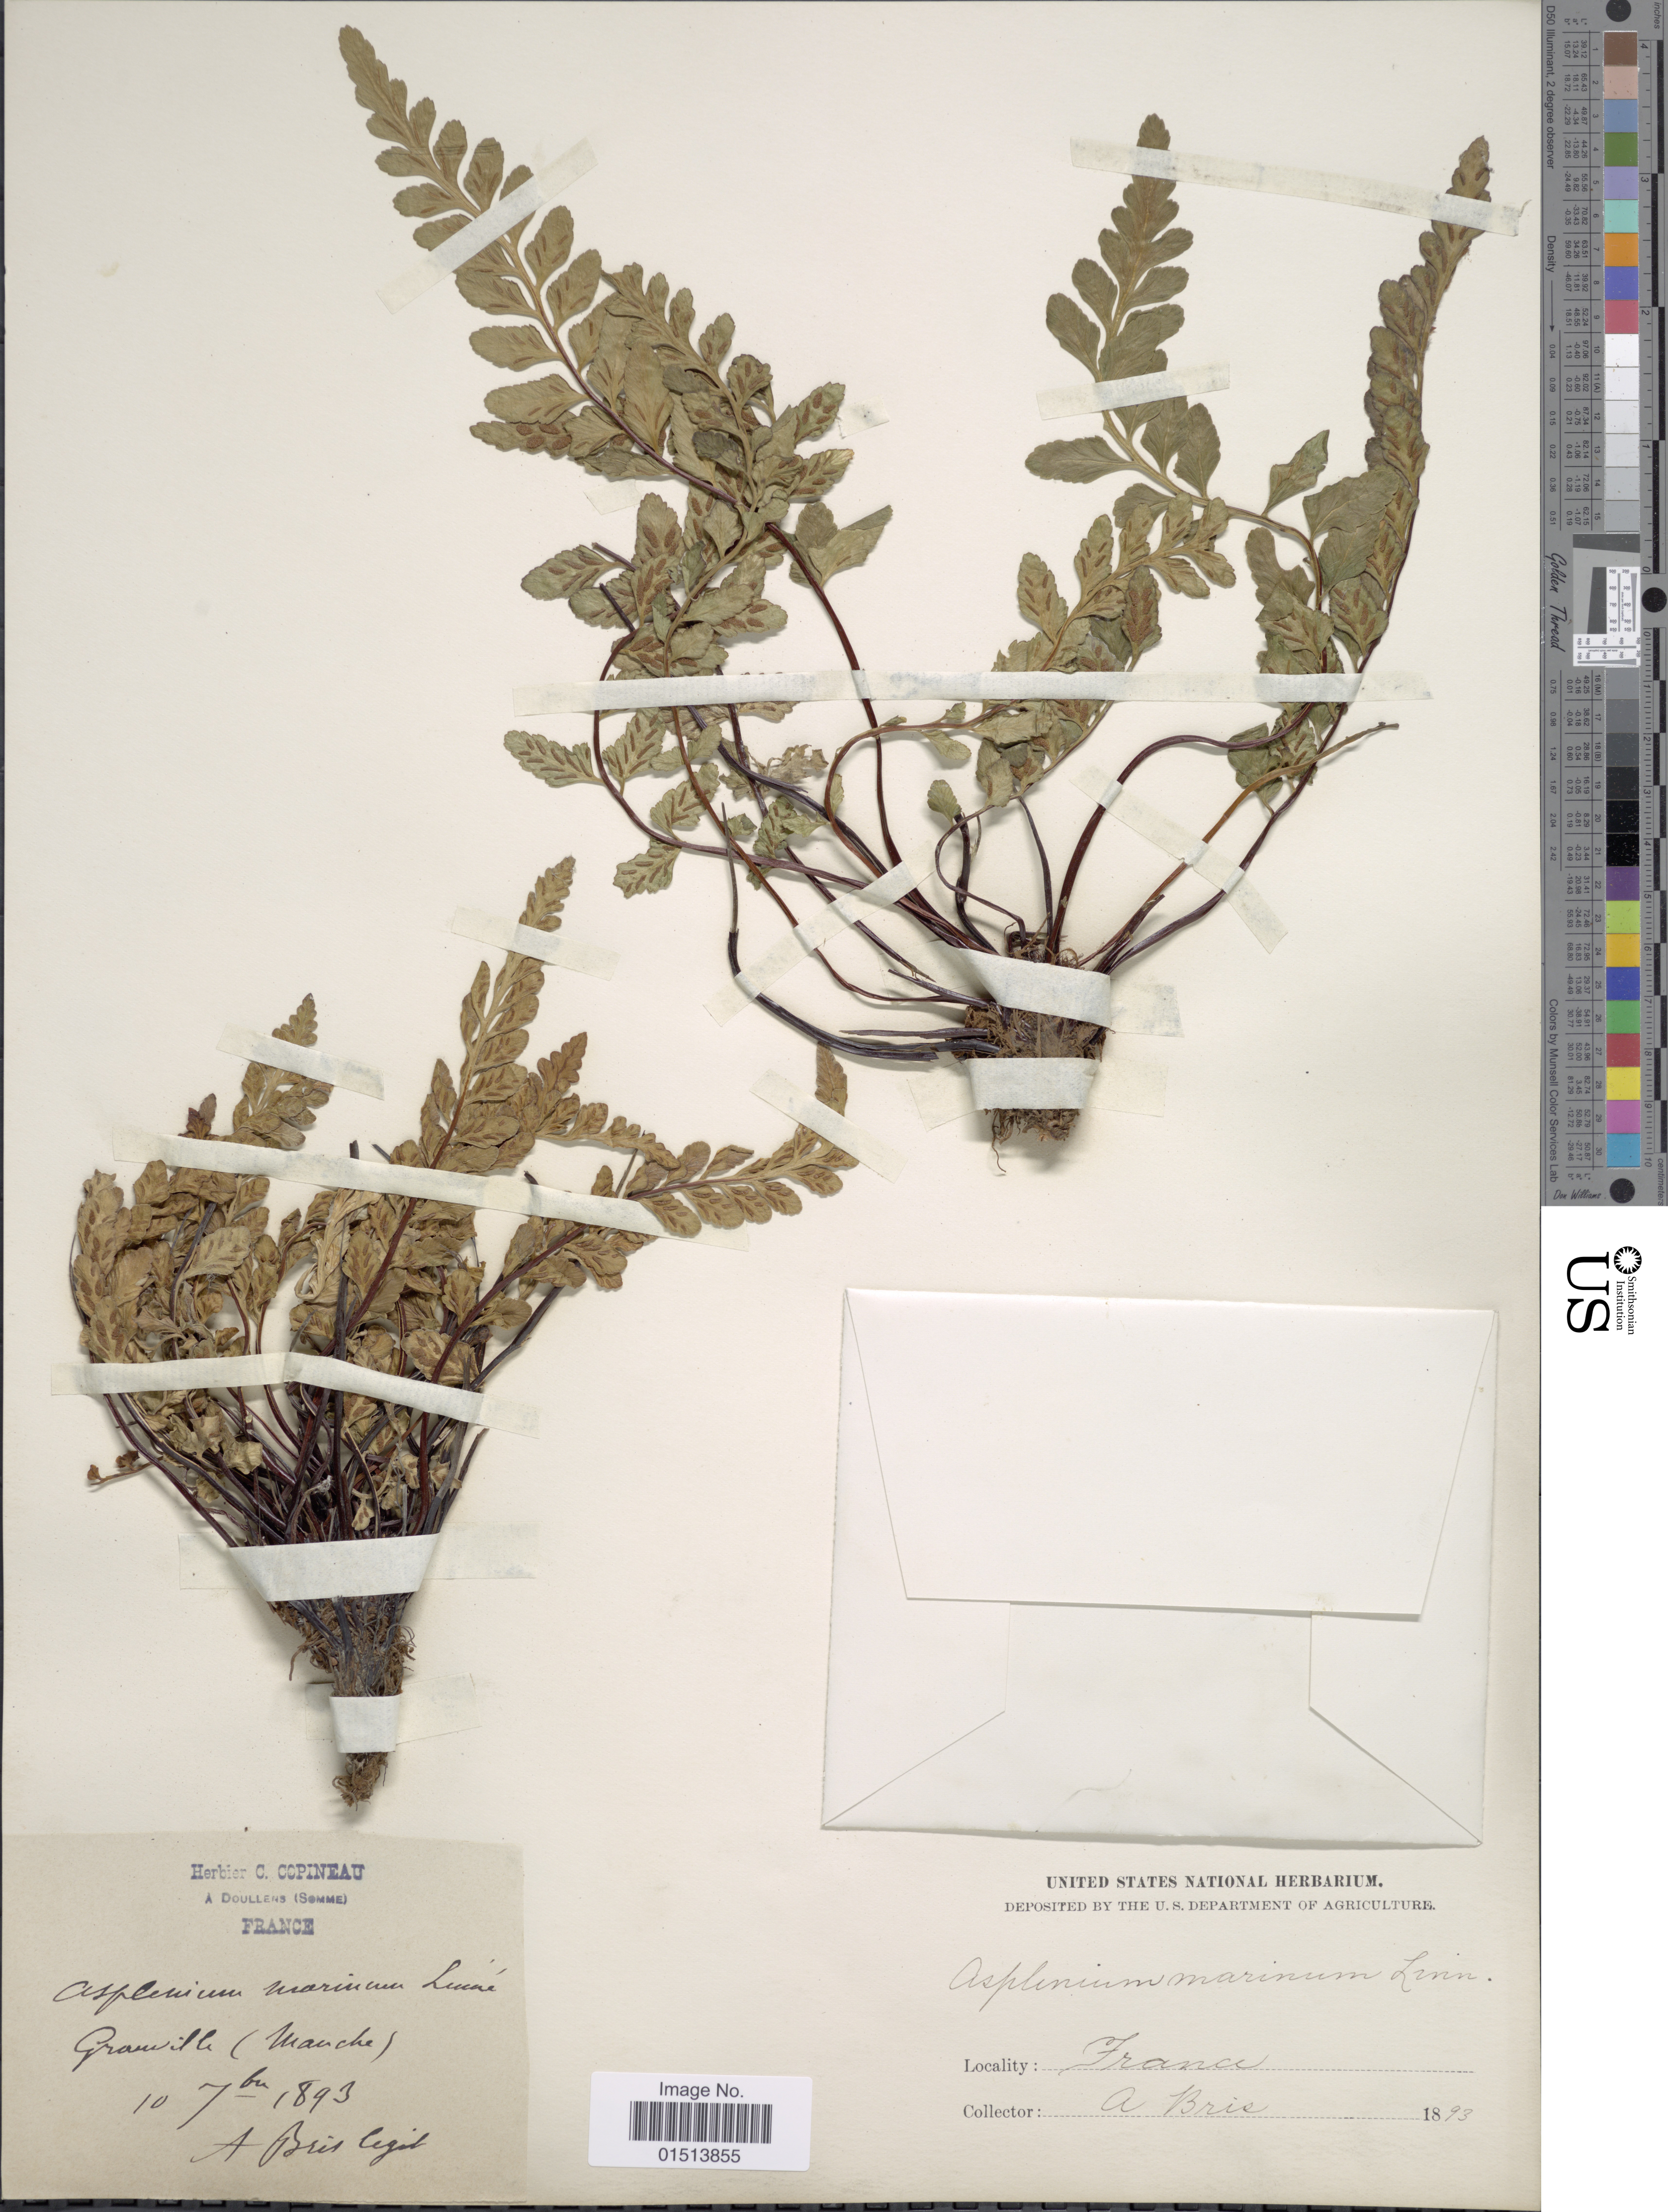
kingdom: Plantae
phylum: Tracheophyta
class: Polypodiopsida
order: Polypodiales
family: Aspleniaceae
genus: Asplenium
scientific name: Asplenium marinum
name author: L.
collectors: Bris, A.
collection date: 1893-07-10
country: France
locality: Granville (Manche).